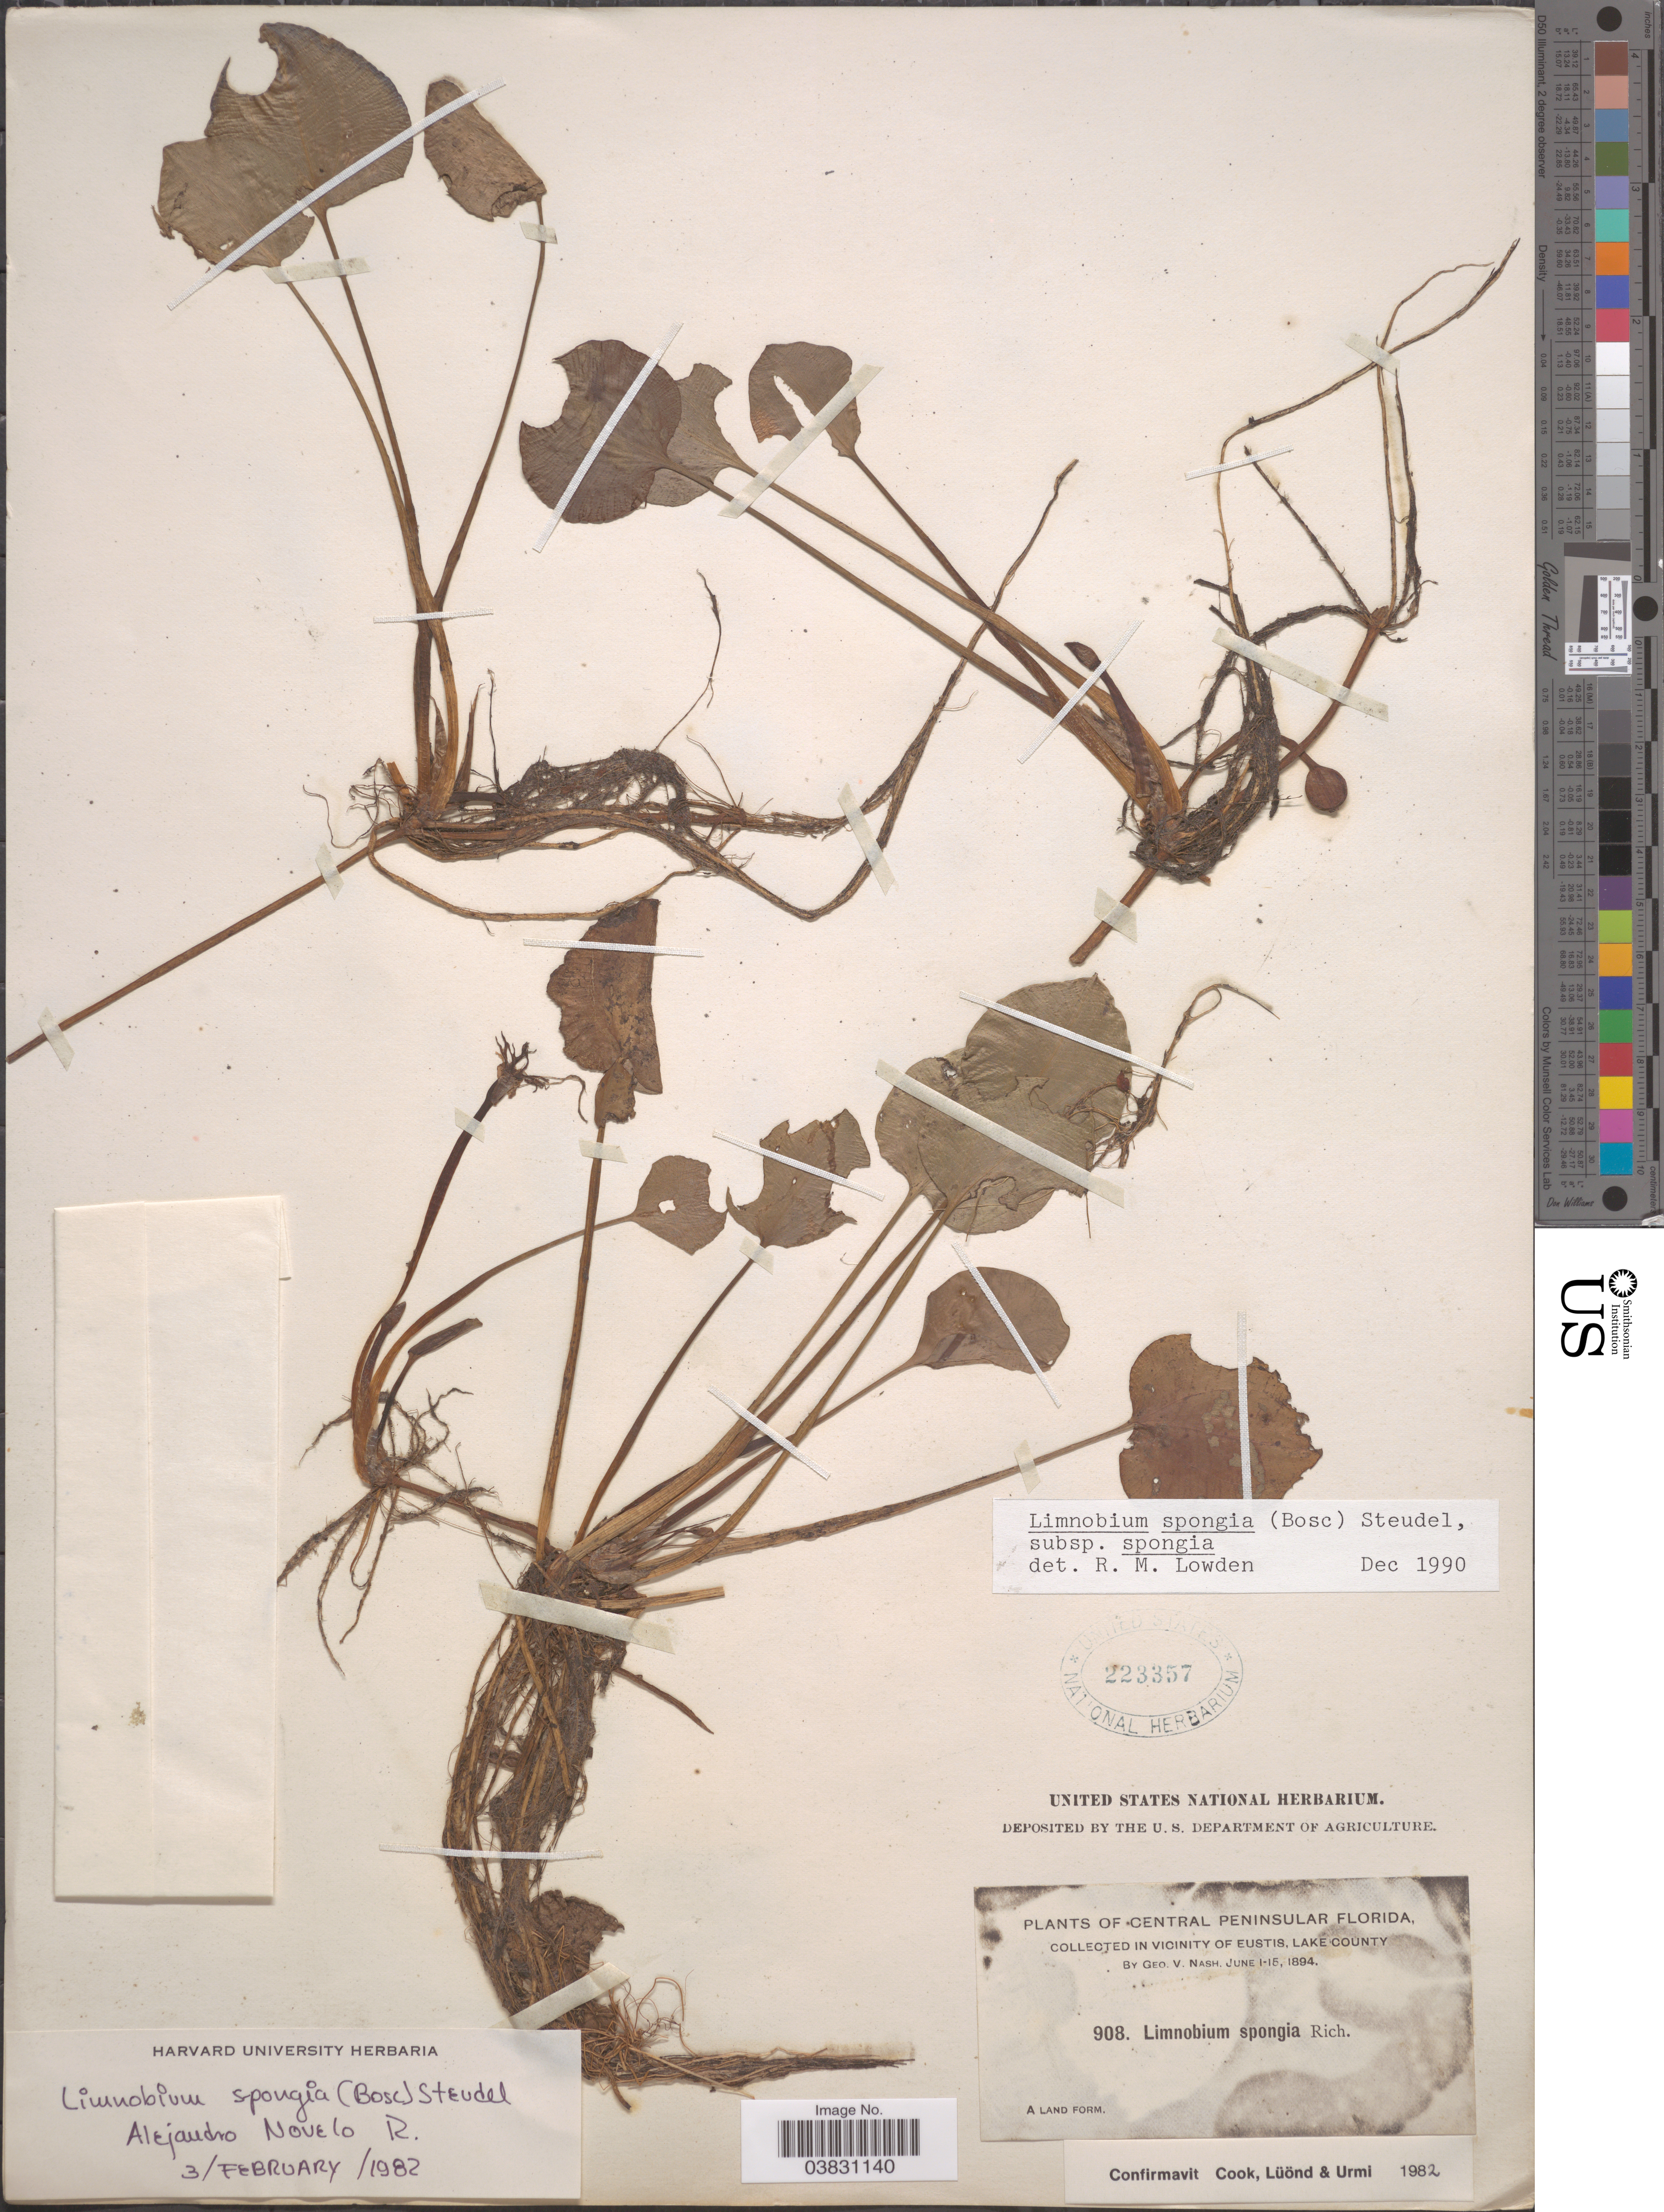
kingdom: Plantae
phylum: Tracheophyta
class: Liliopsida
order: Alismatales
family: Hydrocharitaceae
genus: Limnobium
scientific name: Limnobium spongia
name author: (Bosc) Rich. ex Steud.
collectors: G. V. Nash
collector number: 908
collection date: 1894-06-01/1894-06-15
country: United States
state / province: Florida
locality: Central Peninsular Florida. Vicinity of Eustis, Lake County.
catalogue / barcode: US 223357